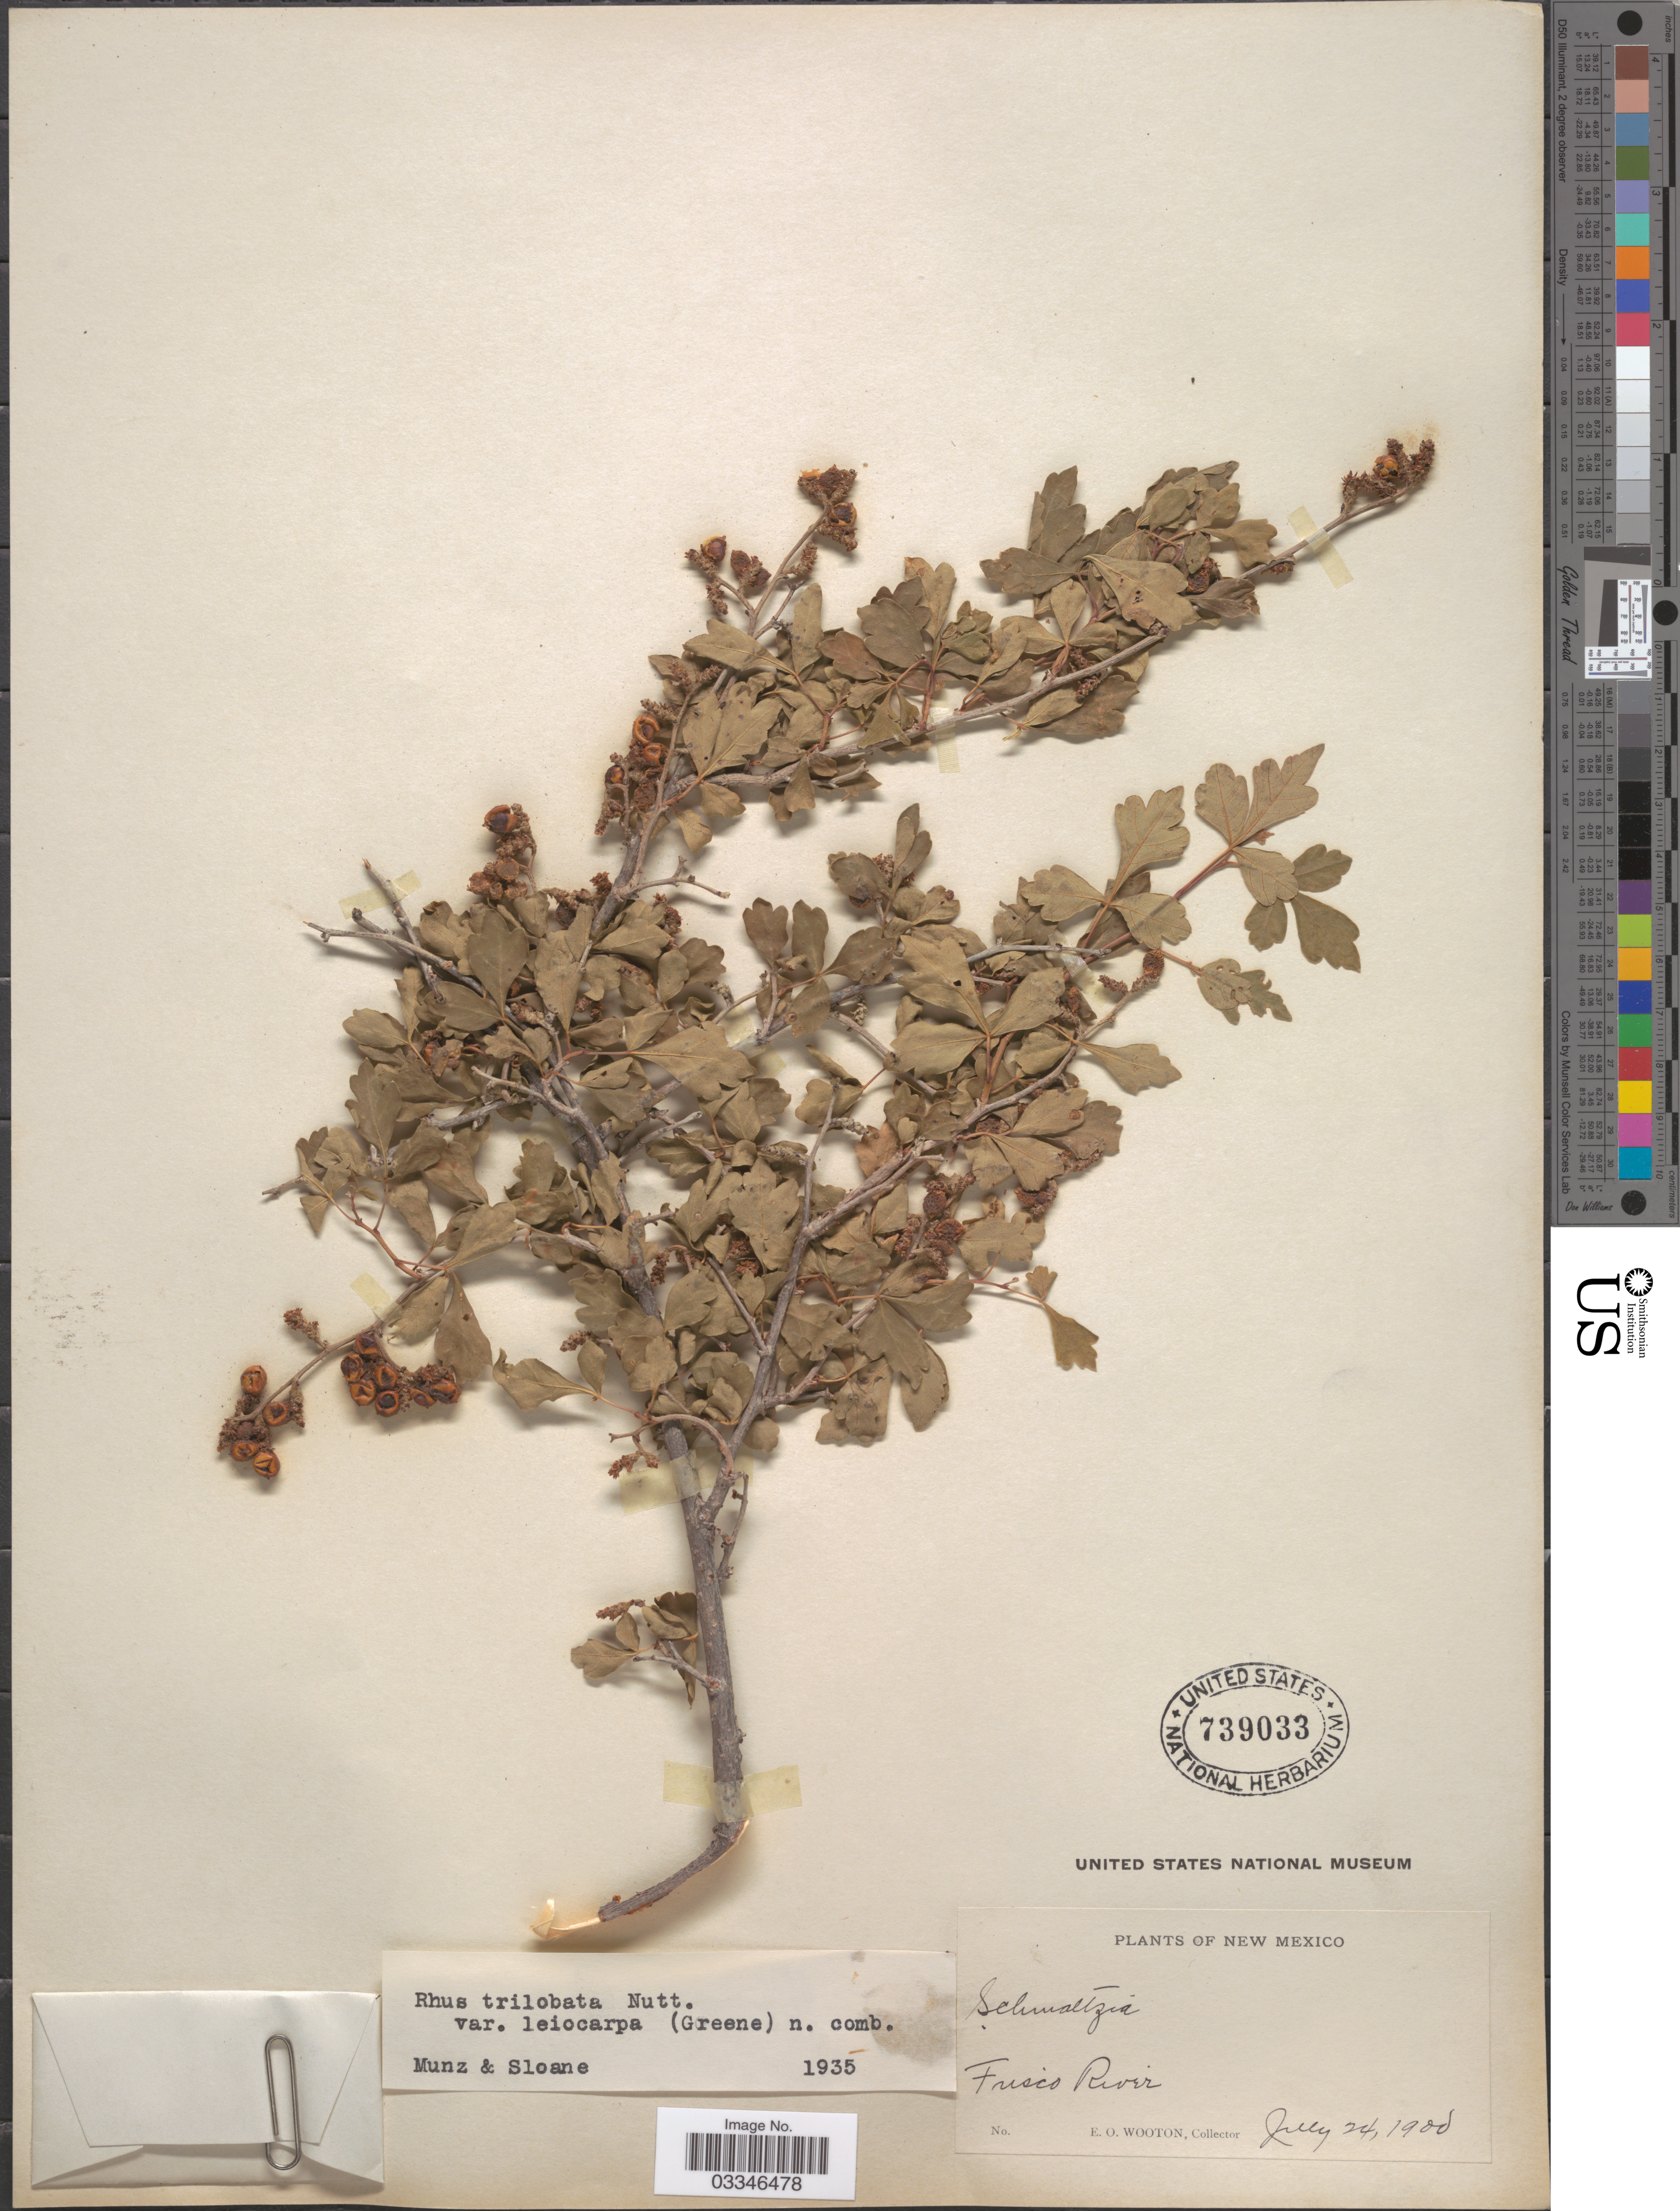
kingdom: Plantae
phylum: Tracheophyta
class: Magnoliopsida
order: Sapindales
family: Anacardiaceae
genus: Rhus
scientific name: Rhus trilobata var. leiocarpa (Greene) Munz & Sloane ined.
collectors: E. O. Wooton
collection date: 1900-07-24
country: United States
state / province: New Mexico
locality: Frisco River.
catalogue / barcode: US 739033